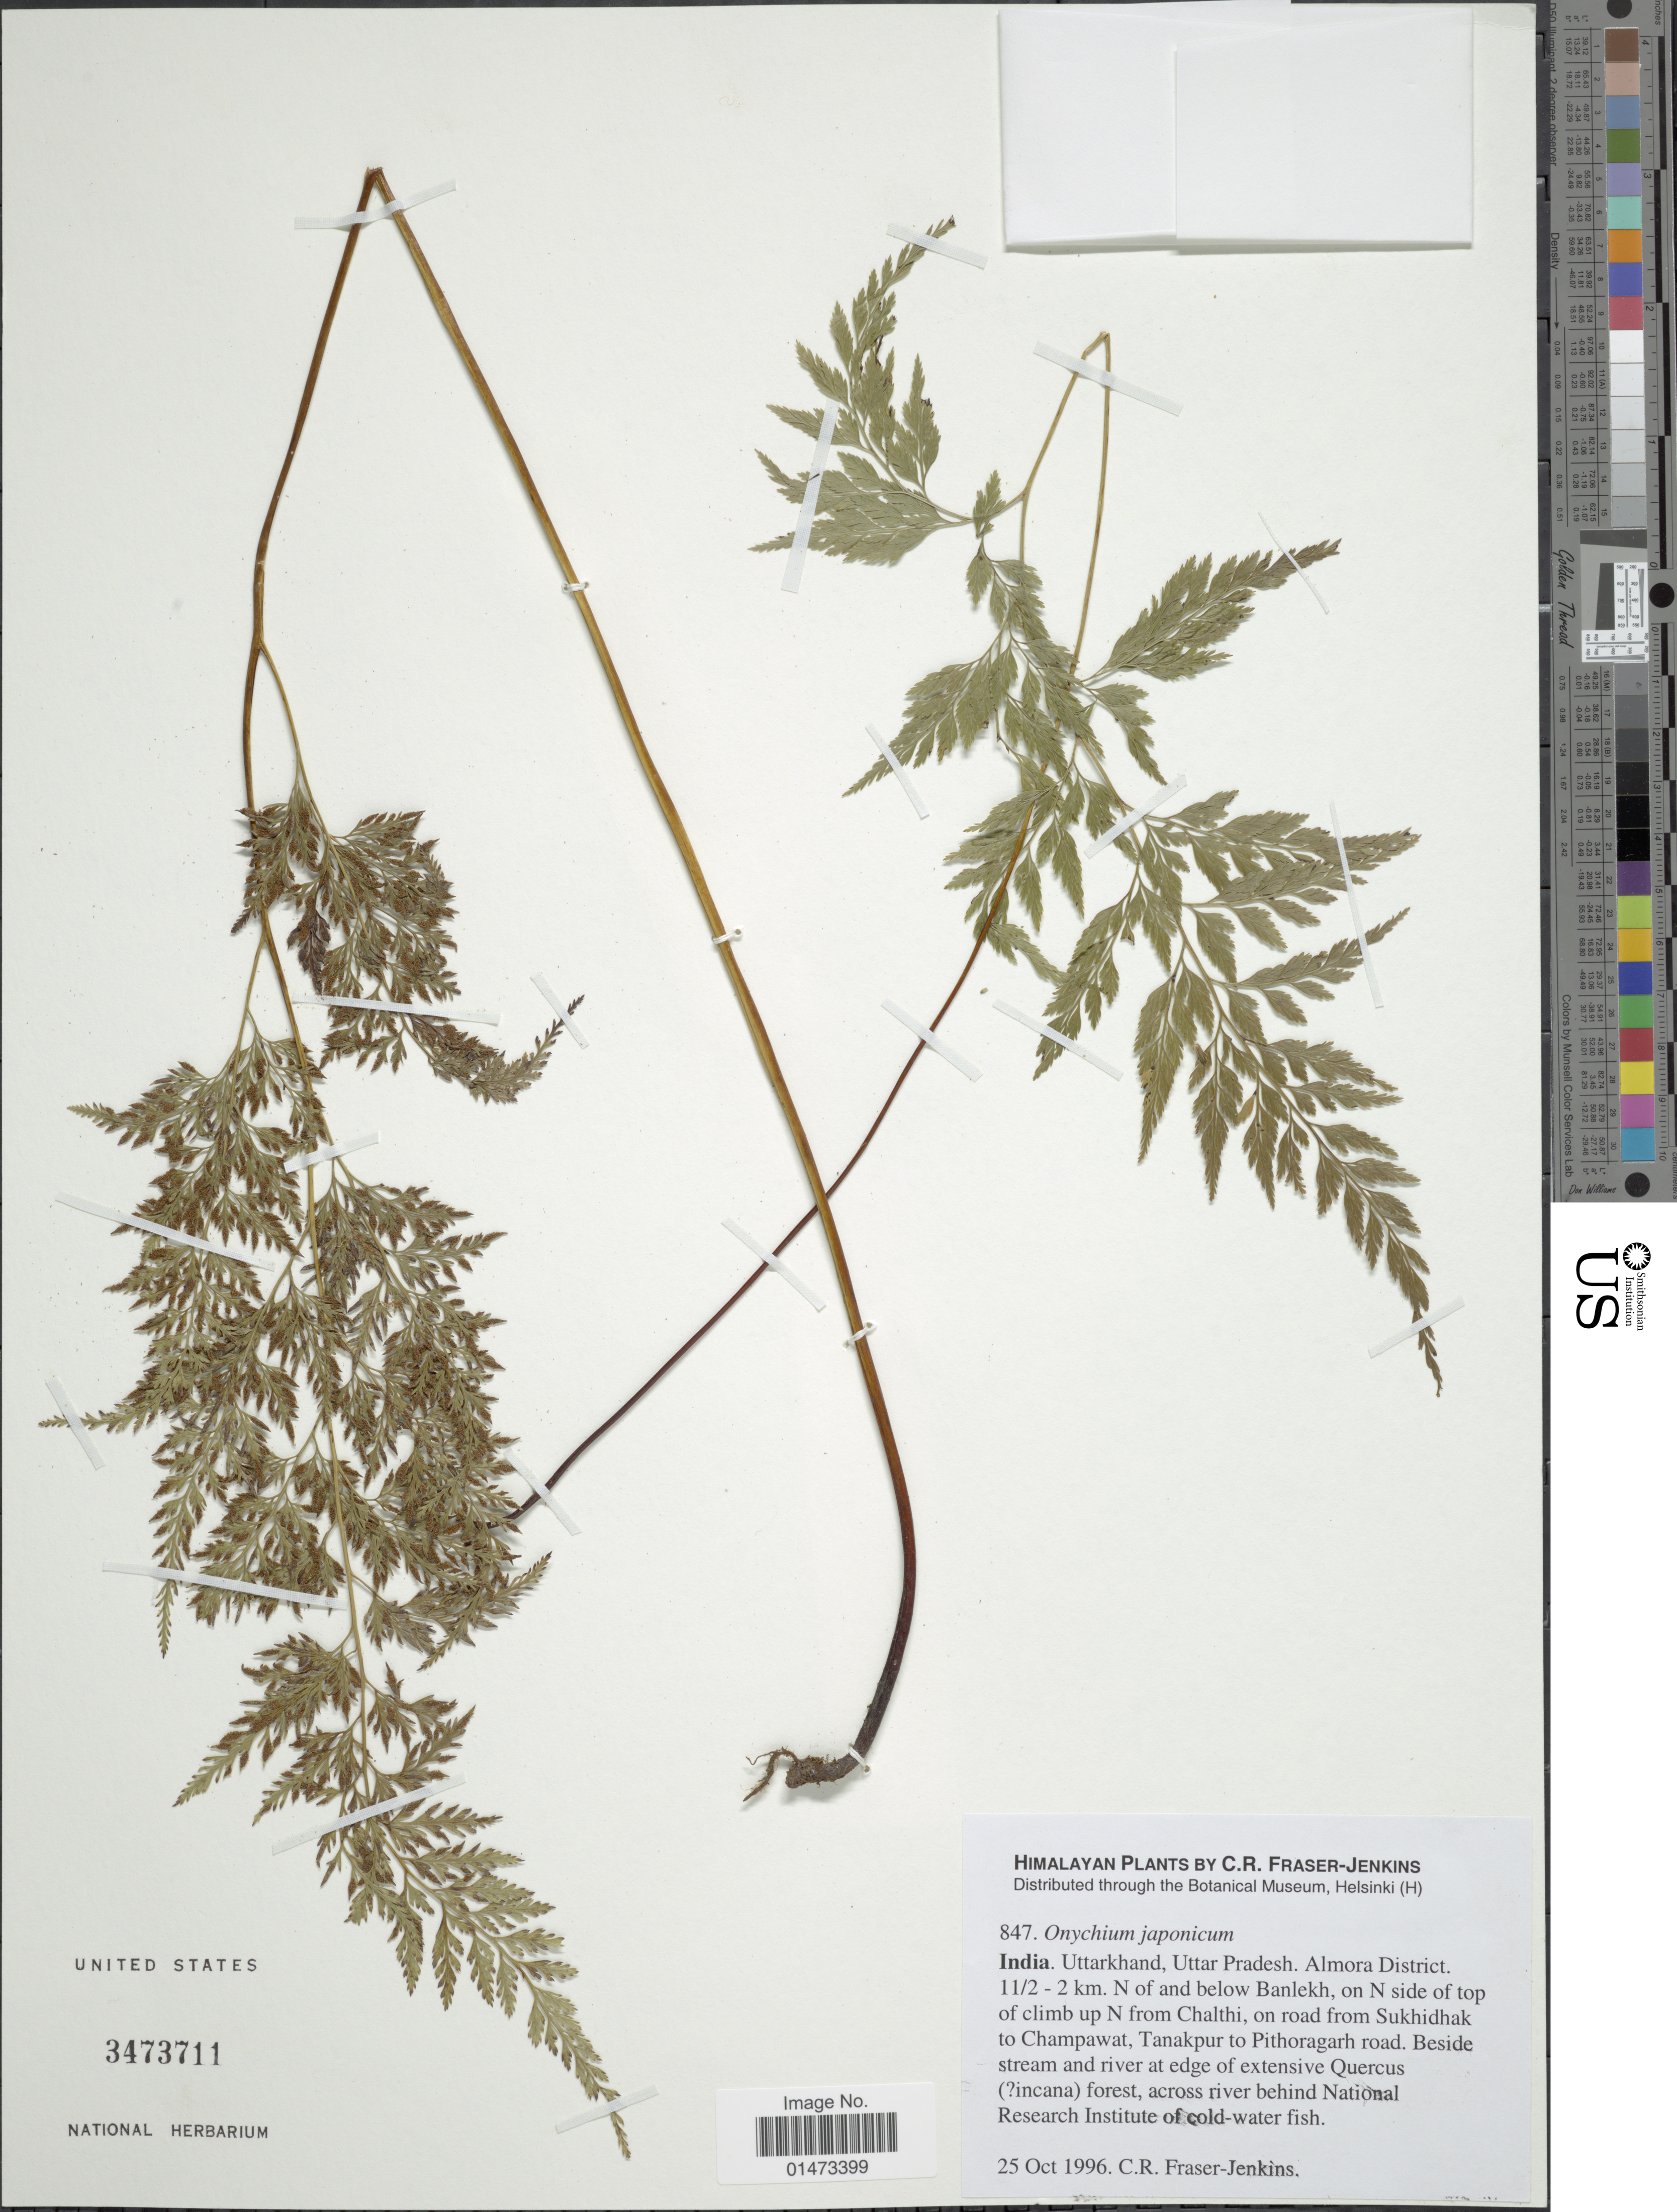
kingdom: Plantae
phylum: Tracheophyta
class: Polypodiopsida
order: Polypodiales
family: Pteridaceae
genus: Onychium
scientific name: Onychium lucidum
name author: (D. Don) Spreng.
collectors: C. R. Fraser-Jenkins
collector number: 847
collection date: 1996-10-25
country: India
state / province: Uttarakhand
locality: Uttar Pradesh, Almora District, 11/2-2 km.N of and below Banlekh, on N side of top of clim up N from Chalthi, on road from Sukhidhak to Champawat, Tanakpur to Pithoragarh road. Beside stream and river, across river behind National Research Institute of cold-water fish.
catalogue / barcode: US 3473711